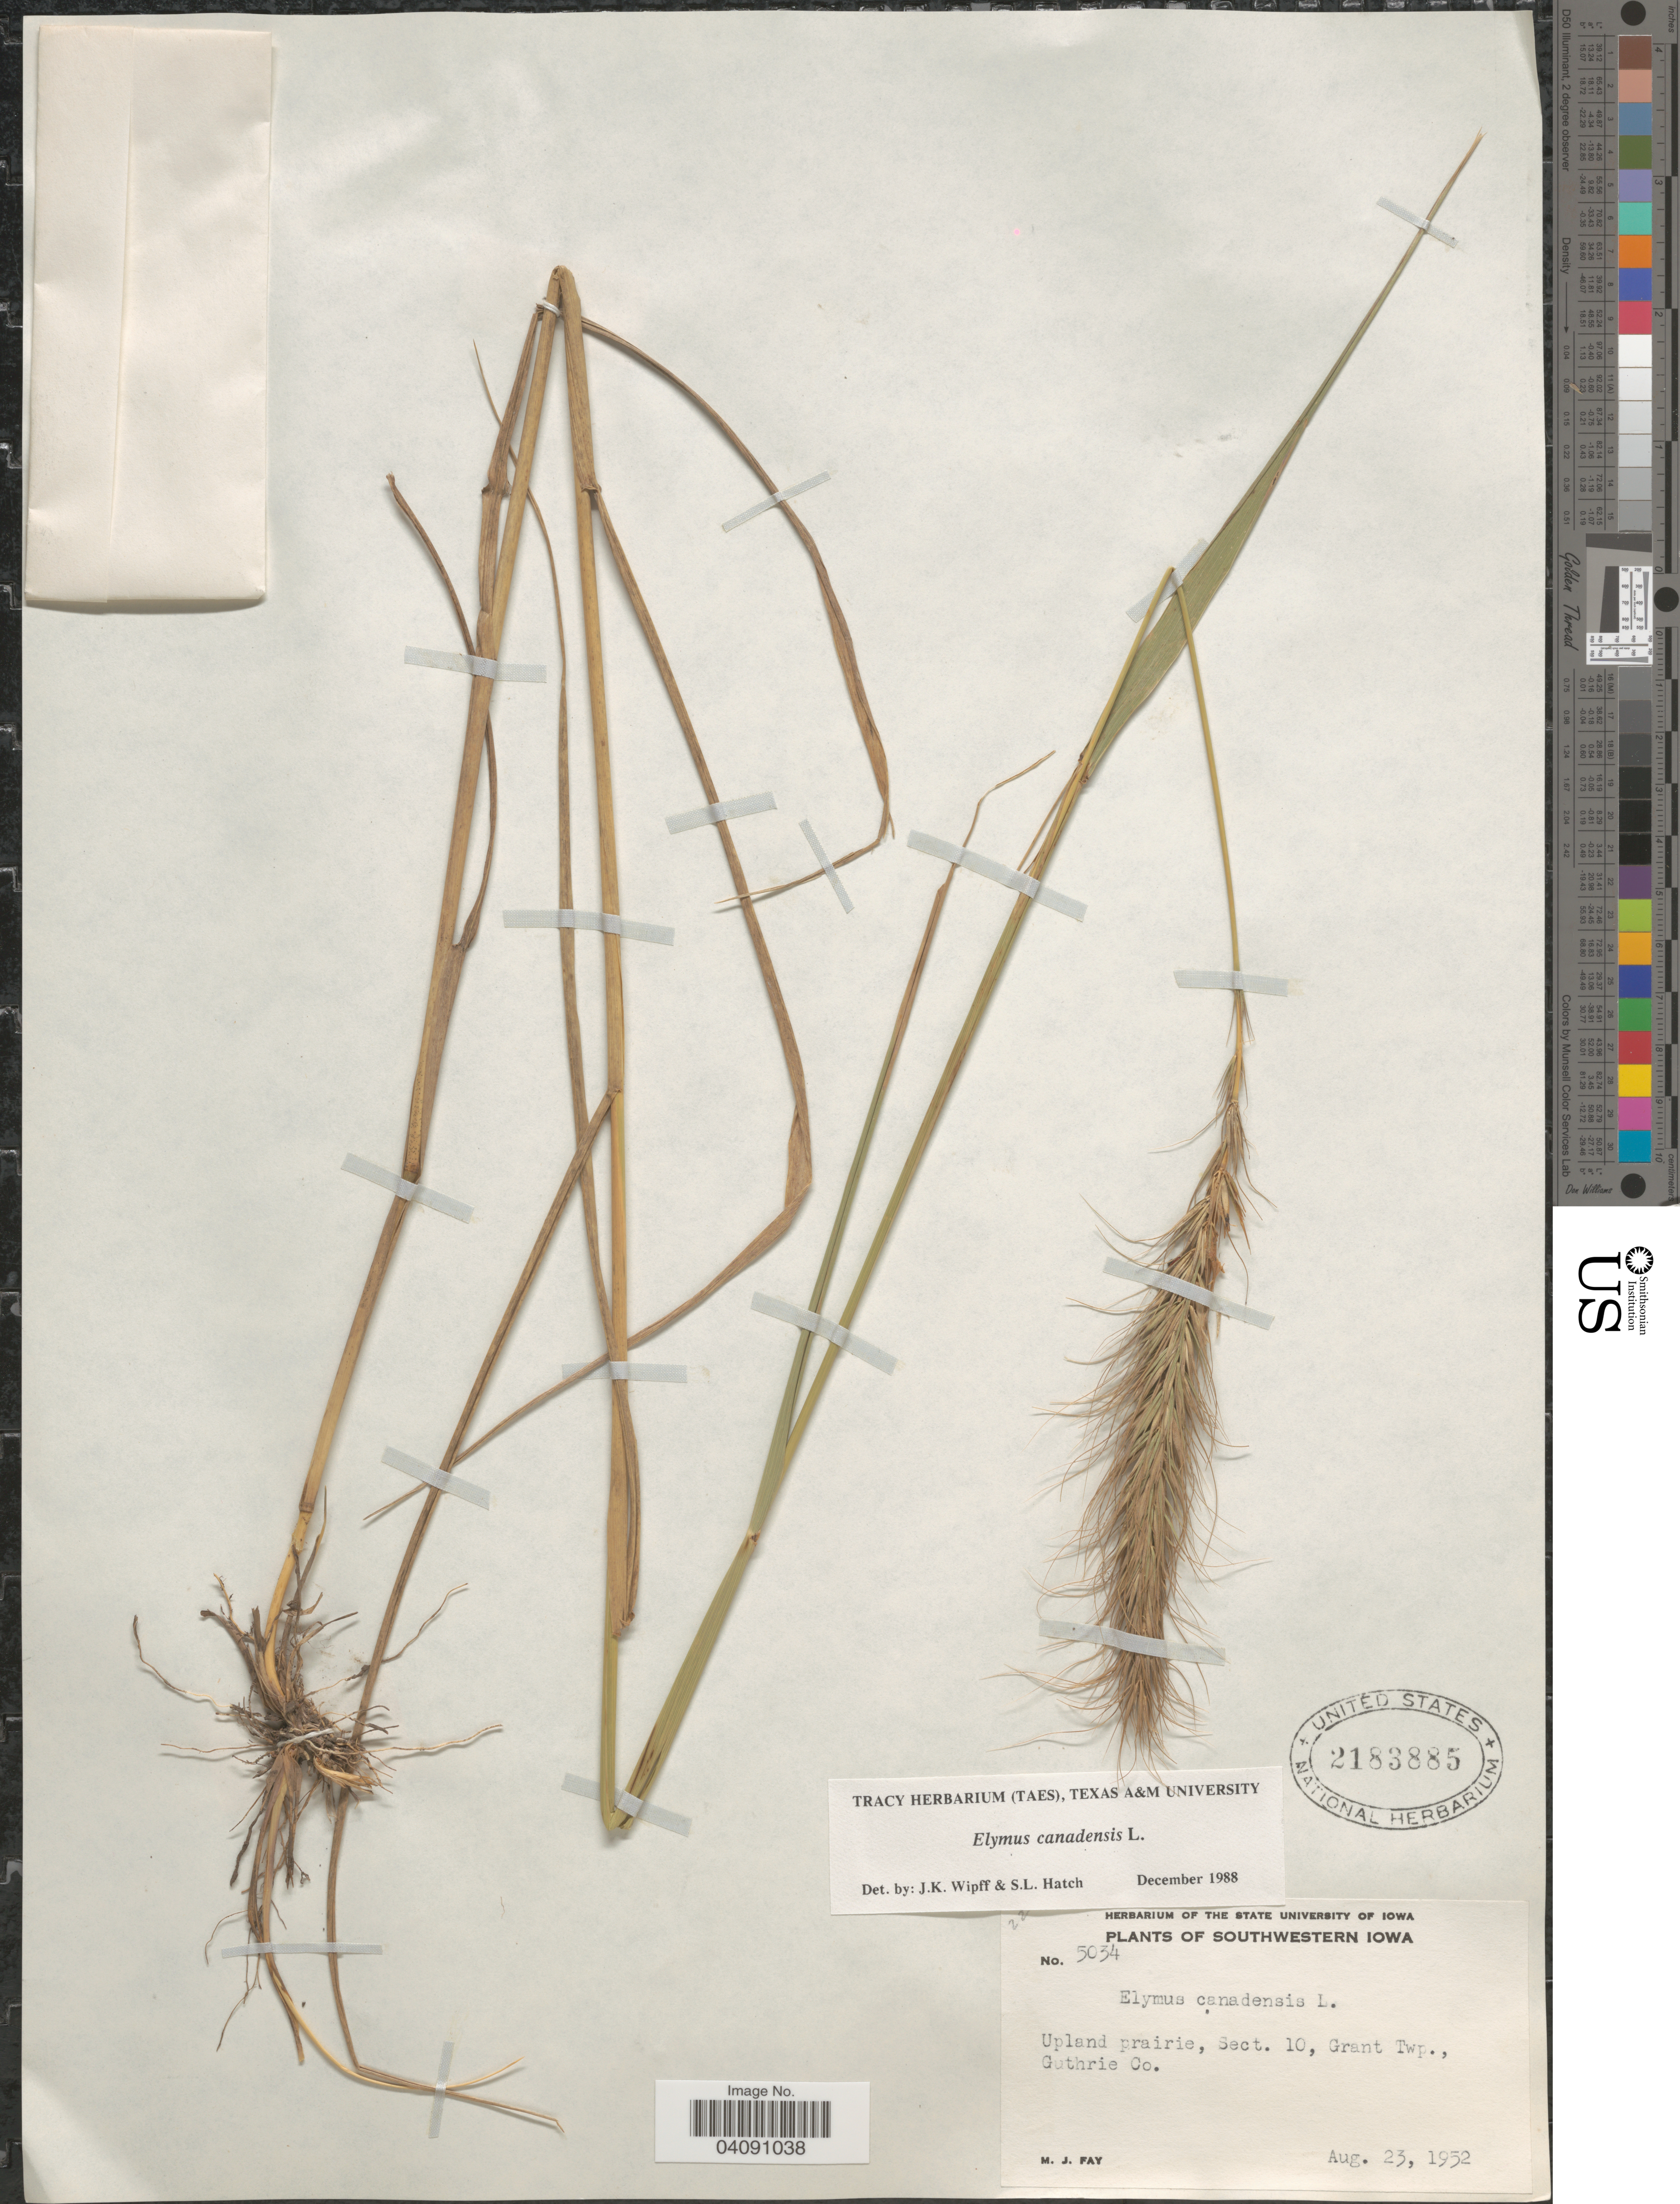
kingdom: Plantae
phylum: Tracheophyta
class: Liliopsida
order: Poales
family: Poaceae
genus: Elymus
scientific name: Elymus canadensis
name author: L.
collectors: M. Fay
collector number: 5034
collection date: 1952-08-23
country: United States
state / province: Iowa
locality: Southwestern Iowa. Upland prairie, Sect. 10, Grant Twp., Guthrie Co.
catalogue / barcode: US 2183885